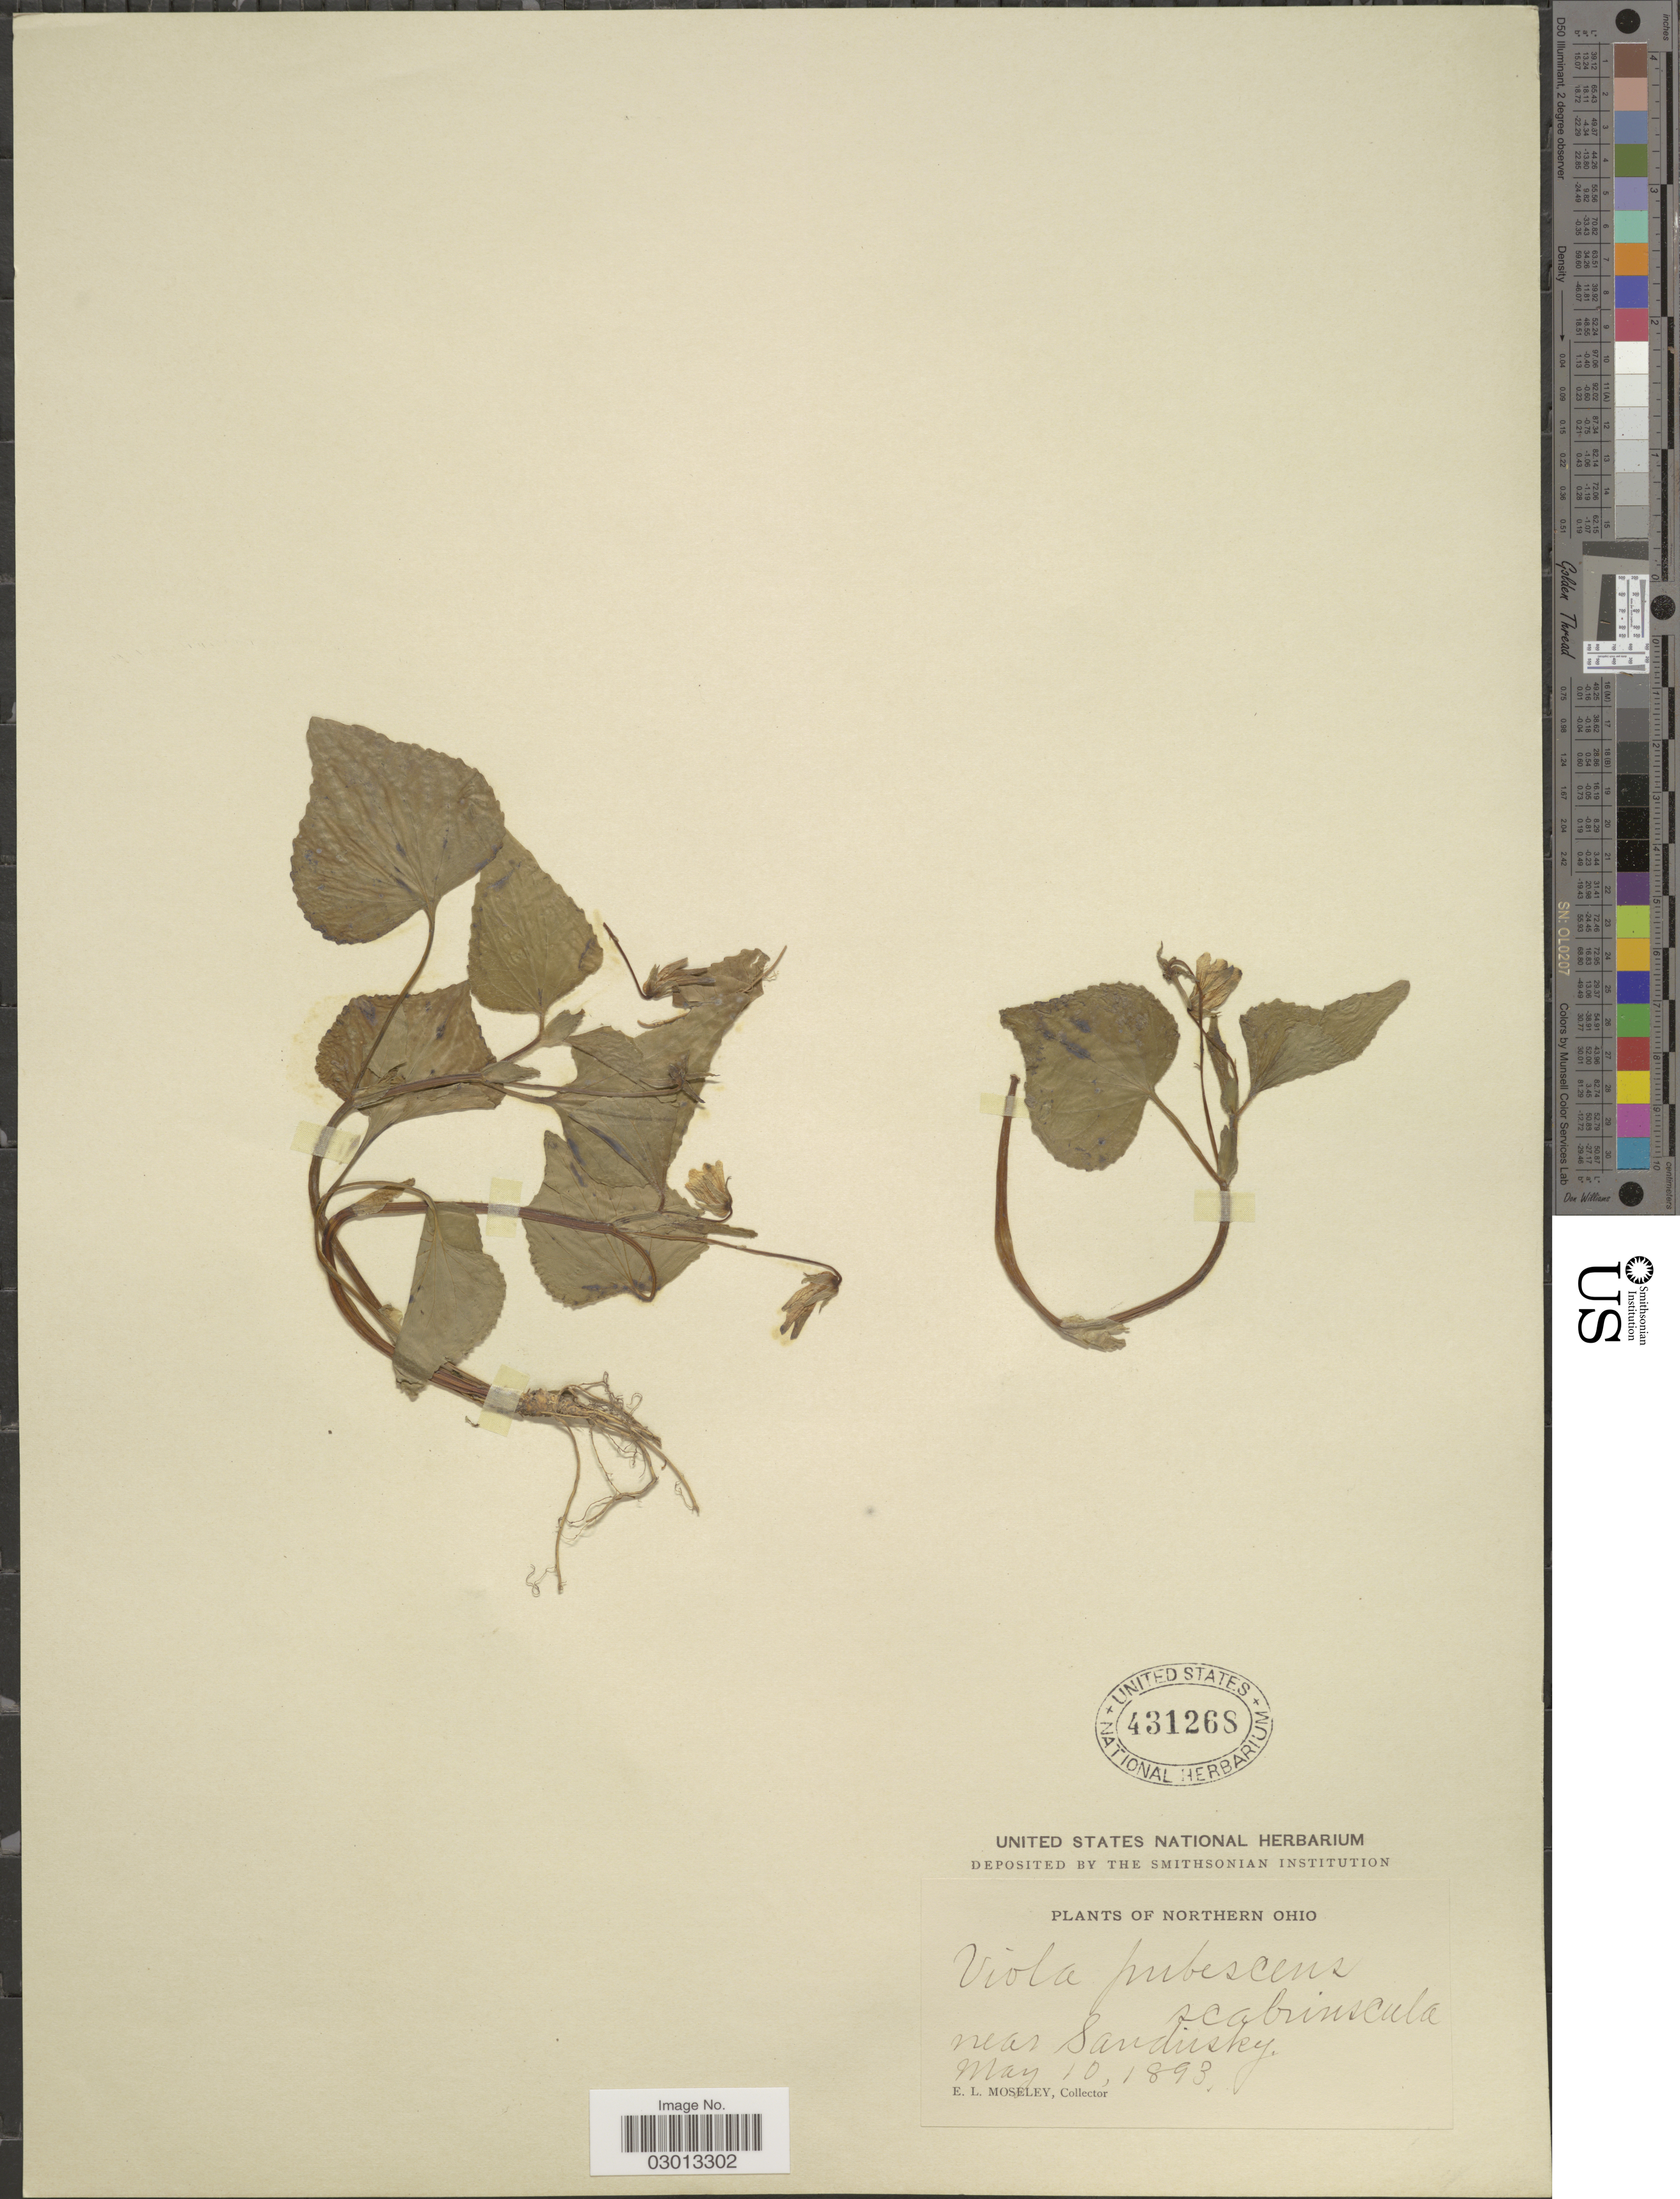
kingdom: Plantae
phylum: Tracheophyta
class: Magnoliopsida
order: Malpighiales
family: Violaceae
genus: Viola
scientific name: Viola pensylvanica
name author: Michx.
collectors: E. Moseley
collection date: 1893-05-10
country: United States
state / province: Ohio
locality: Northern Ohio. Near Sandunsky.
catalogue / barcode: US 431268